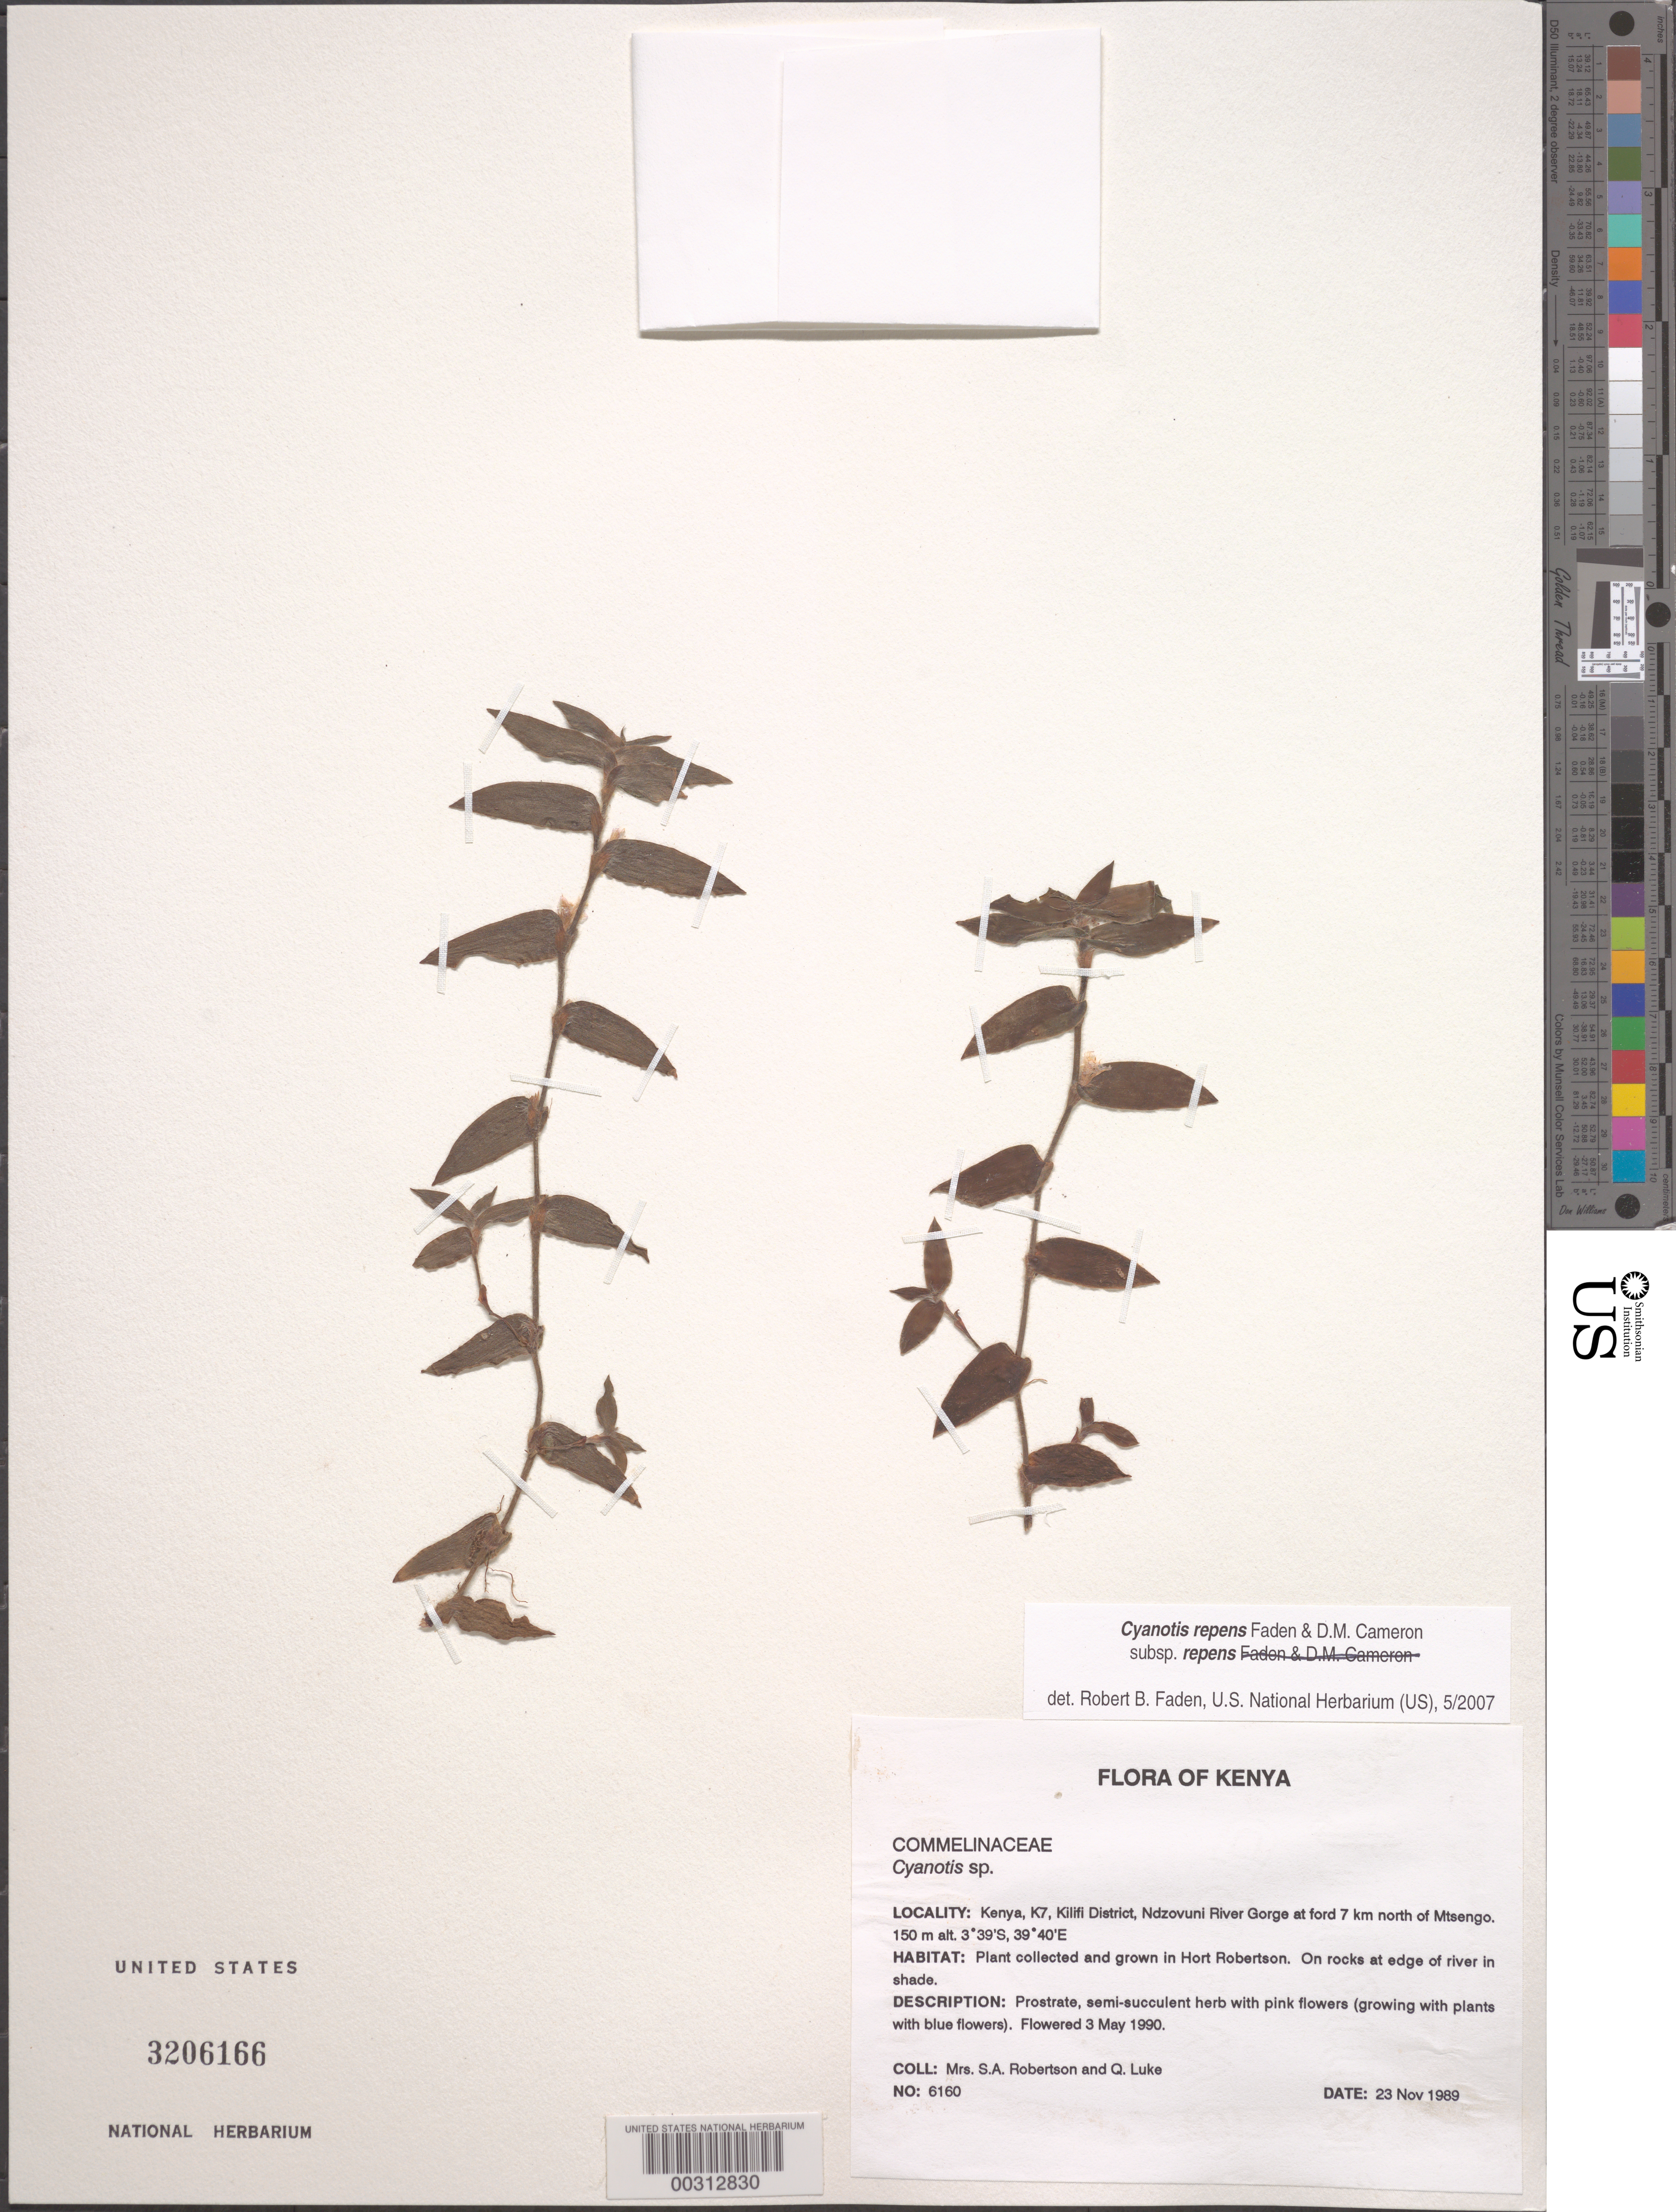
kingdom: Plantae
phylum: Tracheophyta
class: Liliopsida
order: Commelinales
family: Commelinaceae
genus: Cyanotis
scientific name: Cyanotis repens subsp. repens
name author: Faden & D.M. Cameron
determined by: Faden, Robert B., (US), Smithsonian Institution - National Museum of Natural History (UNITED STATES)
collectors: Mrs. S. A. Robertson & Q. Luke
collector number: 6160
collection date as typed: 23 Nov 1989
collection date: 1989-11-23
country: Kenya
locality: K7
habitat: Edge of river in shade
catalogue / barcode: US 3206166